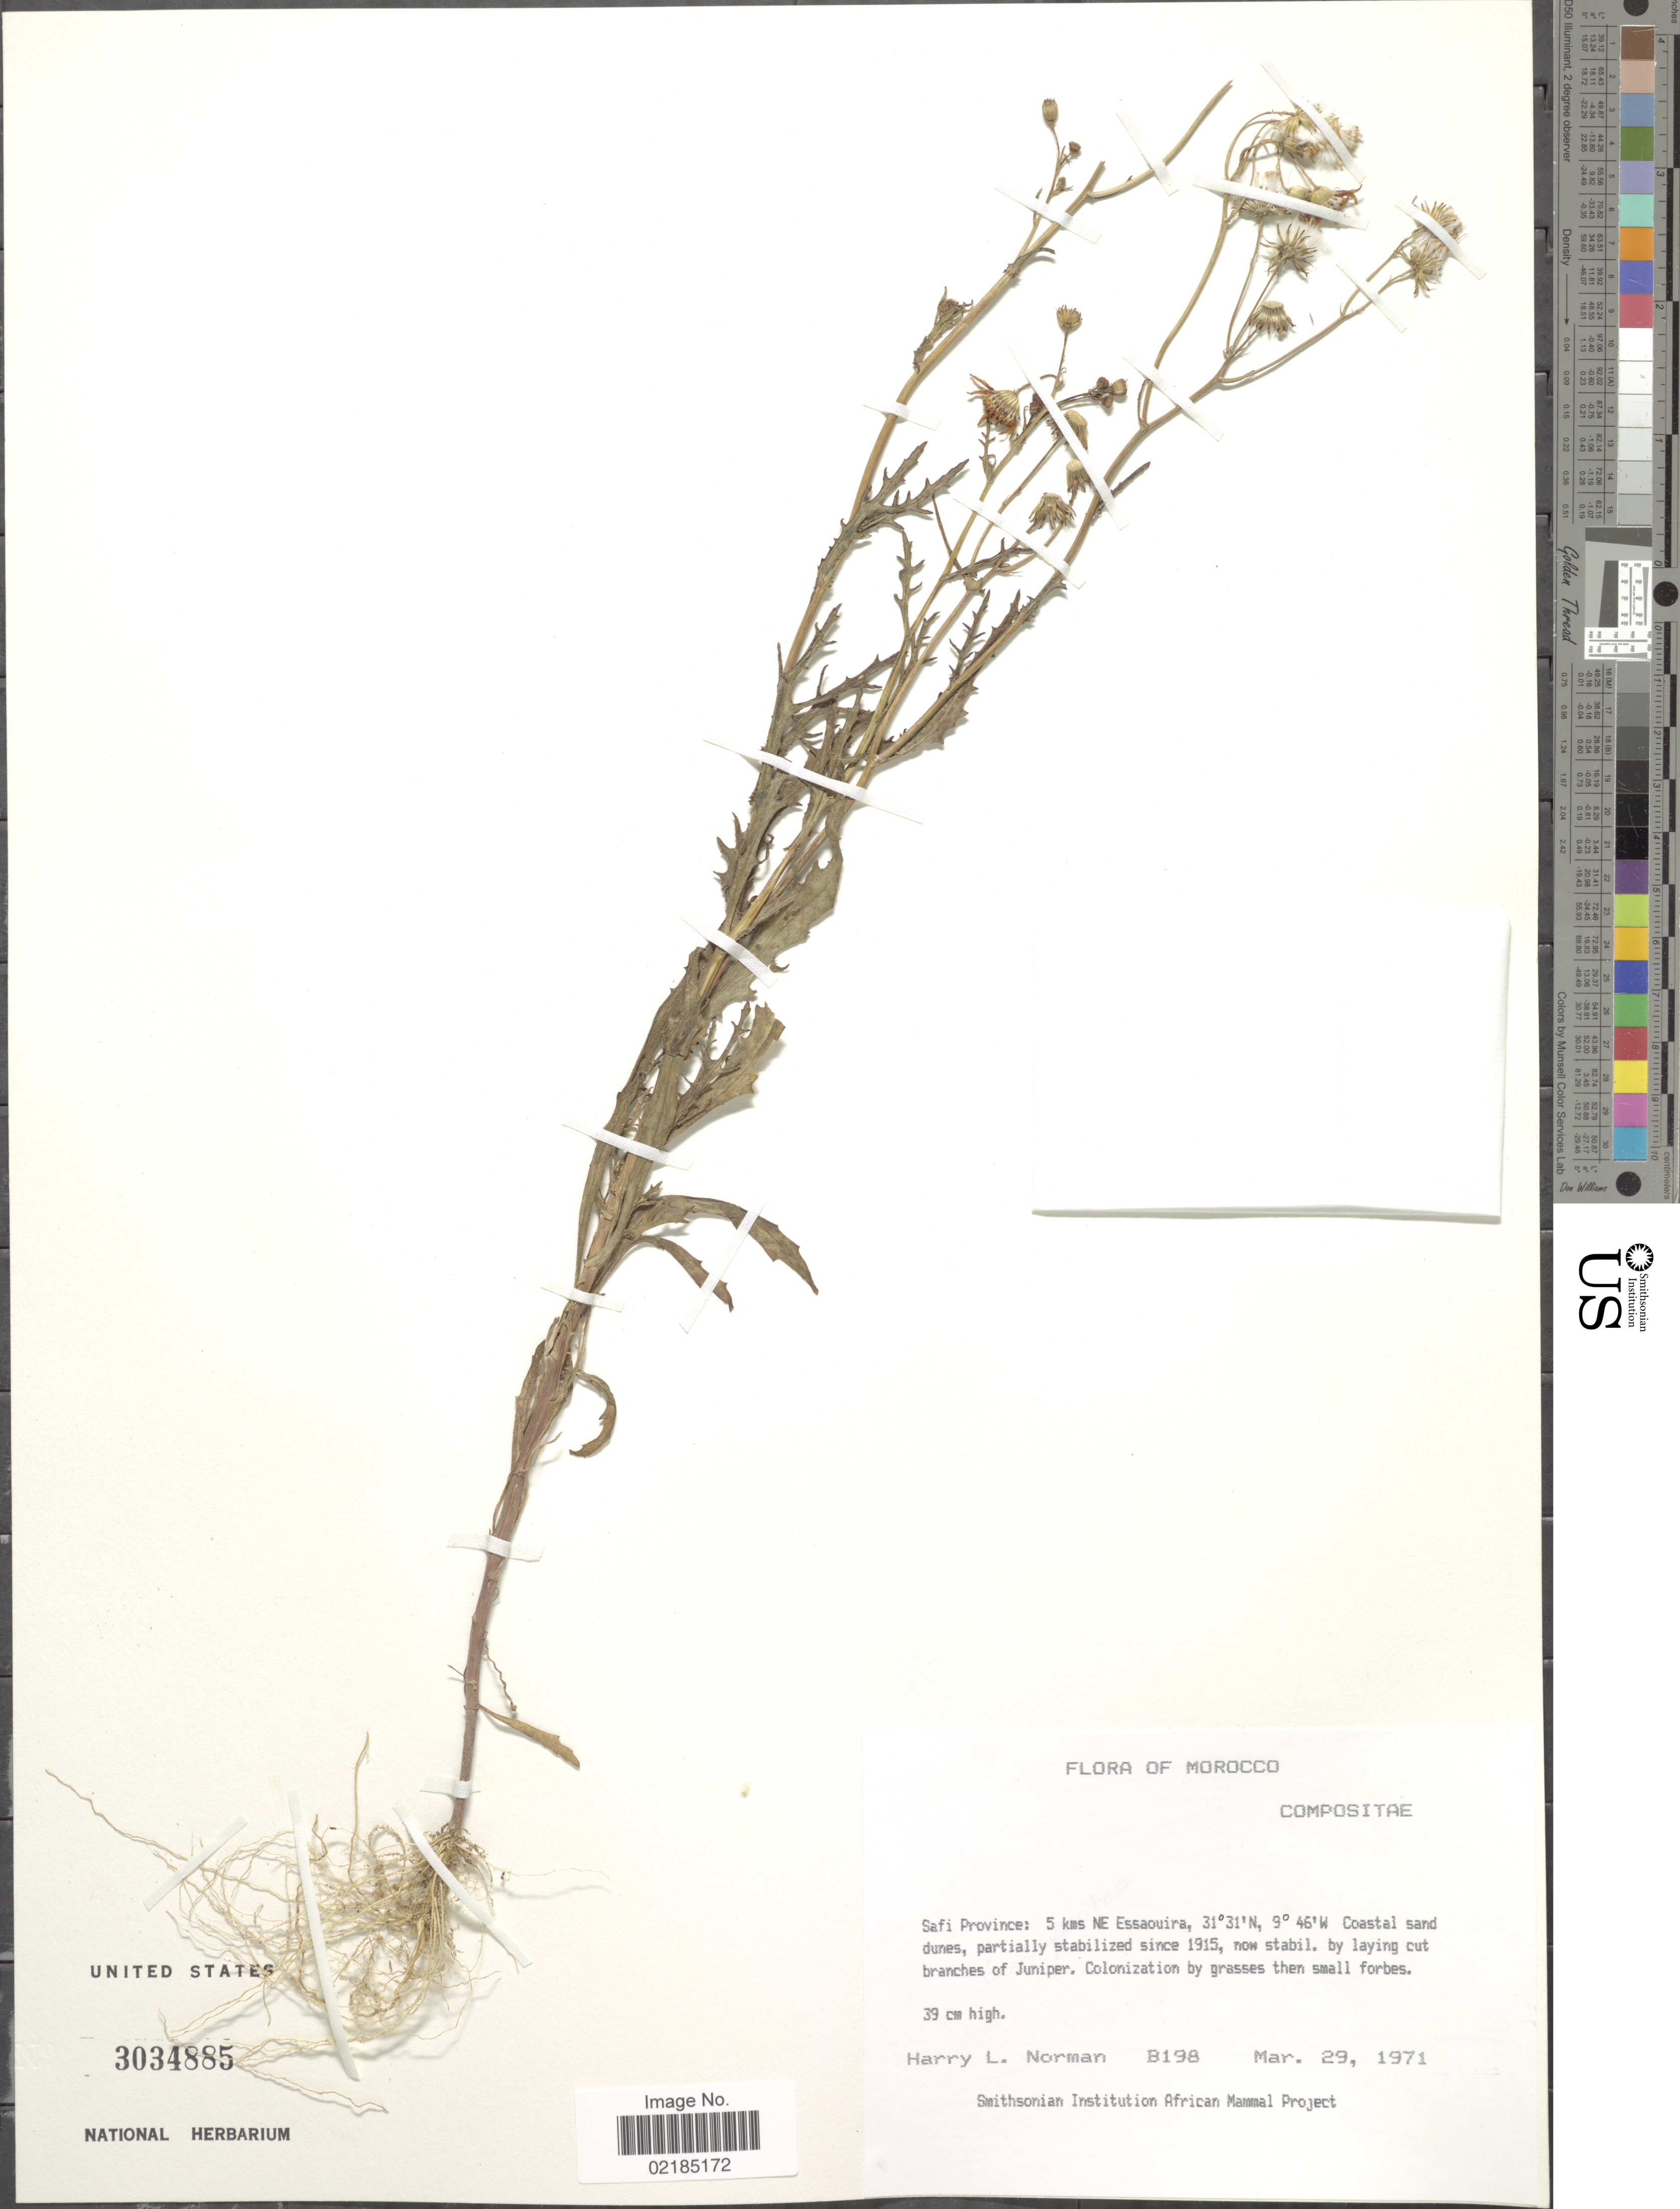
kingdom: Plantae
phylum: Tracheophyta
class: Magnoliopsida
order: Asterales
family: Asteraceae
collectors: Norman, H.L.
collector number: B198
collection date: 1971-03-29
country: Morocco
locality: Safi Province: 5 kms NE Essaouira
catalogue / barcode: US 3034885